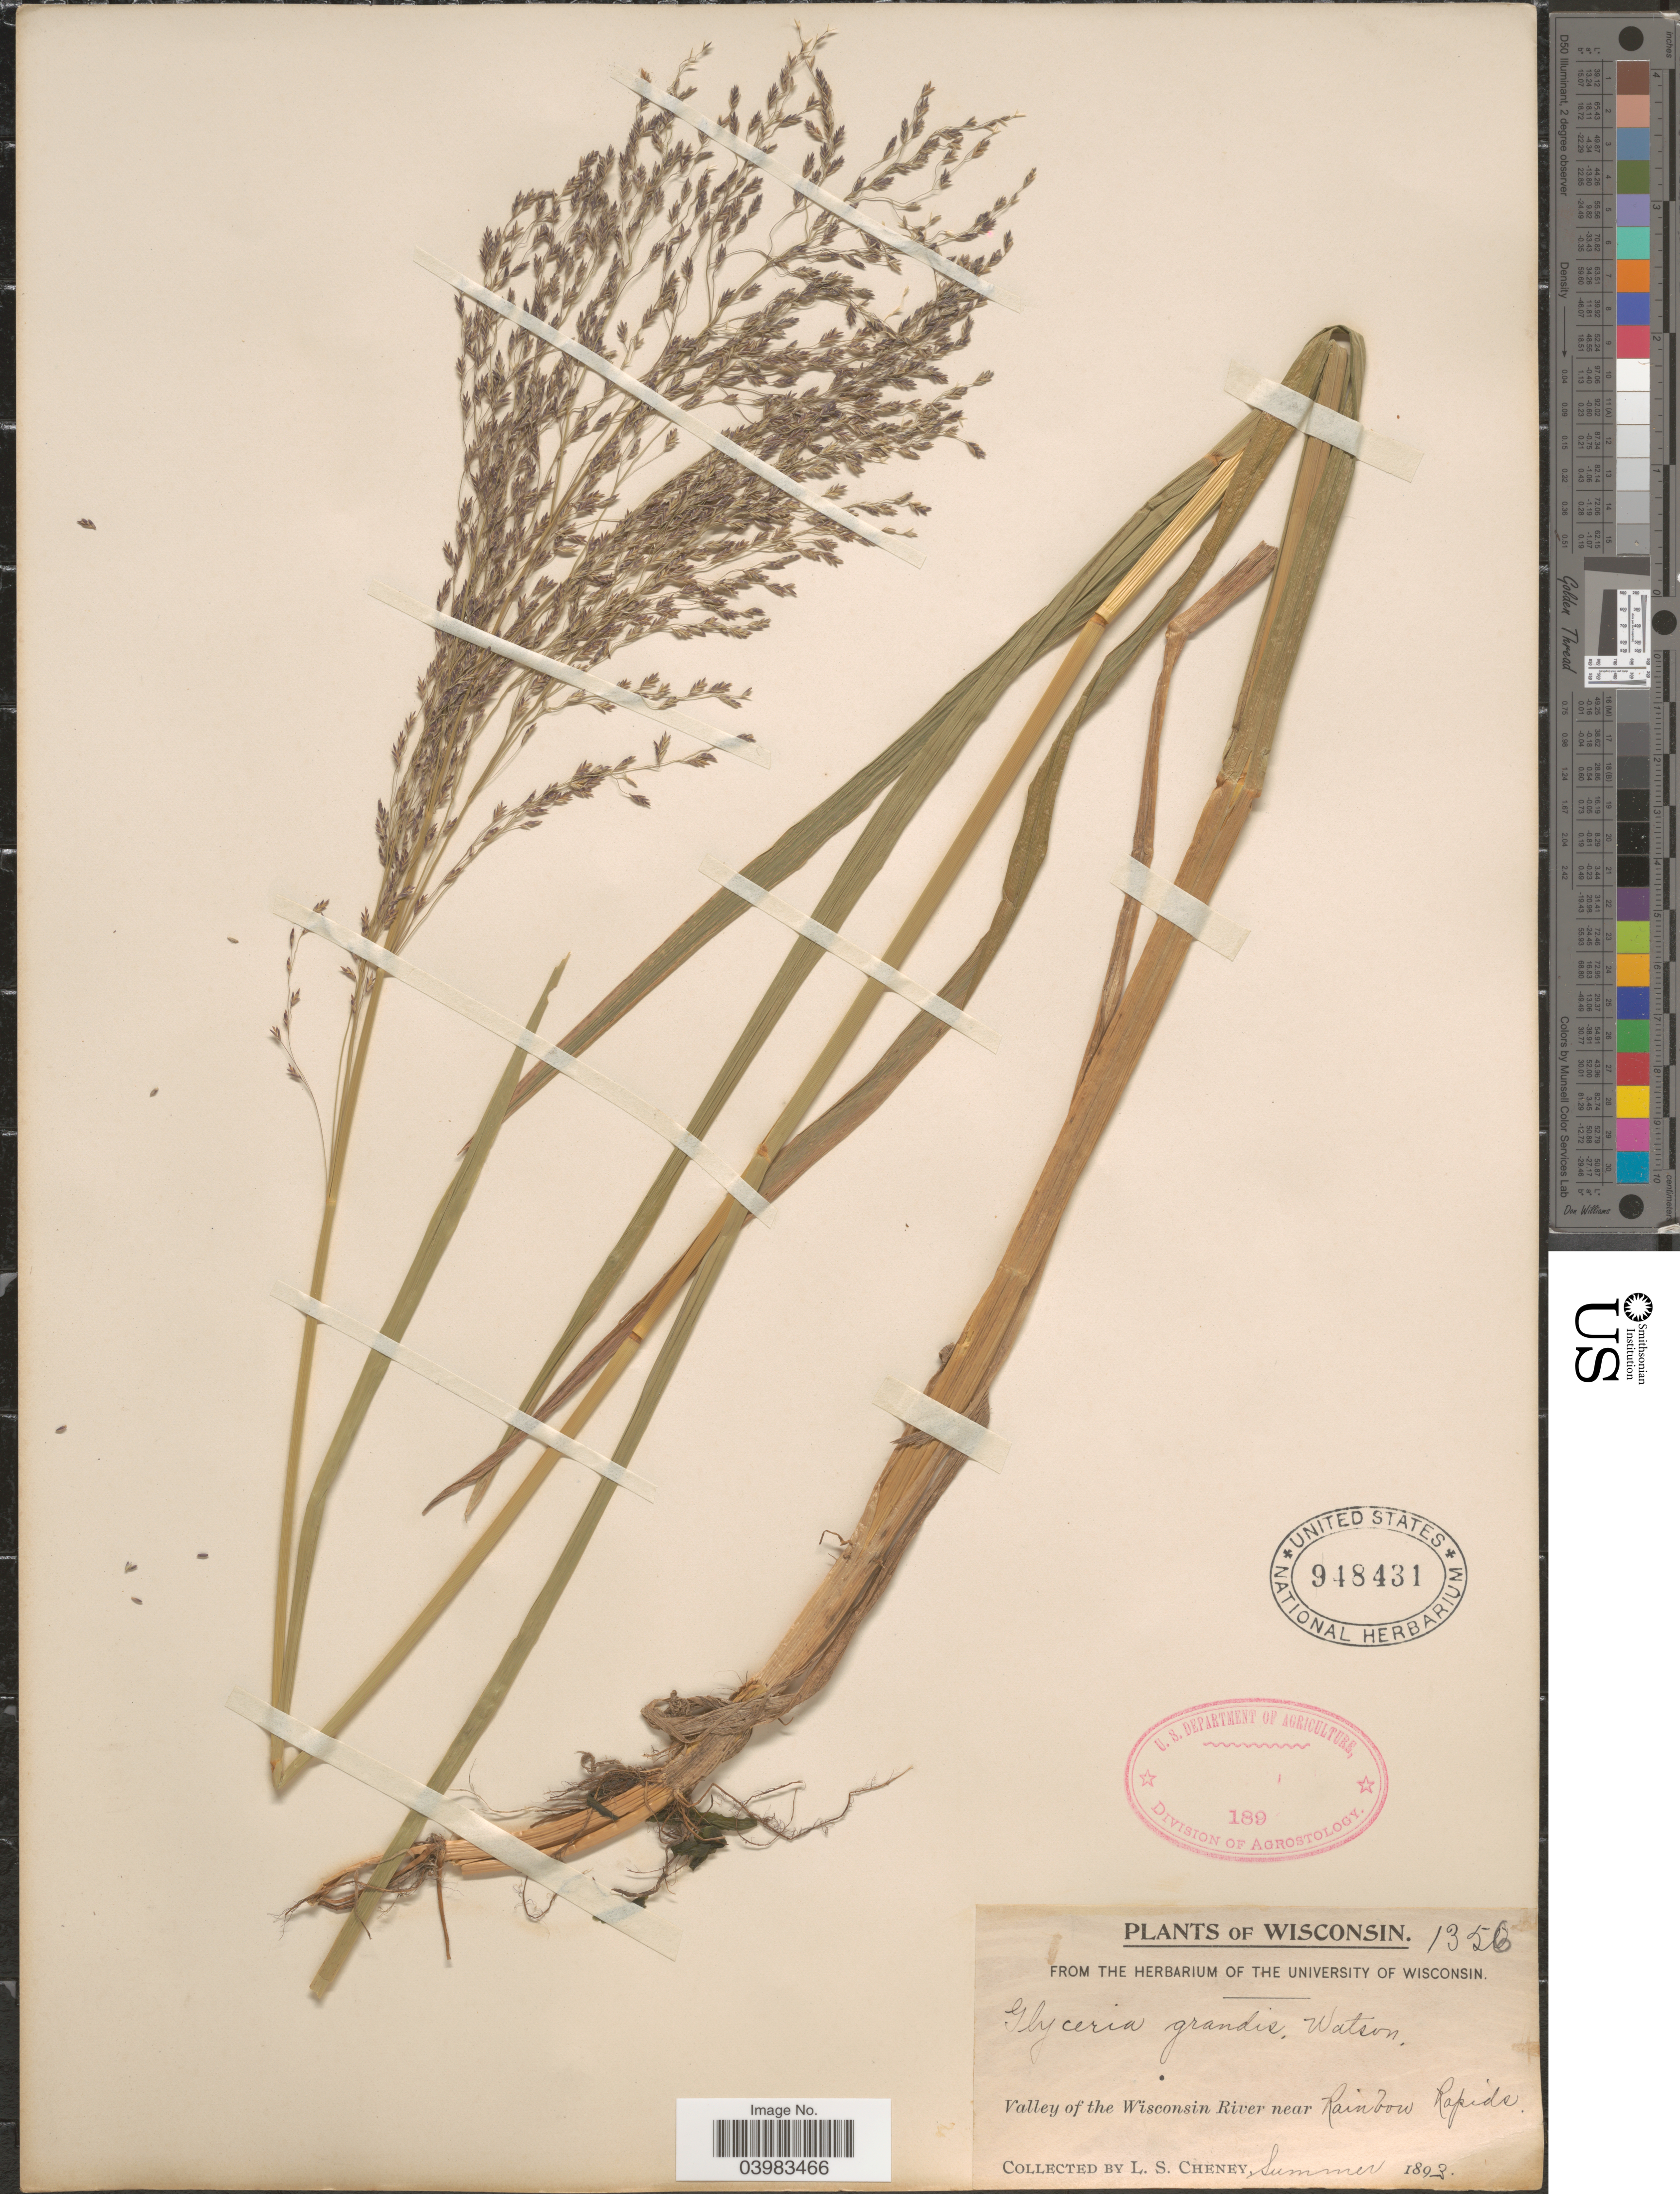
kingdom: Plantae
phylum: Tracheophyta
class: Liliopsida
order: Poales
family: Poaceae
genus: Glyceria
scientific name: Glyceria grandis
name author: S. Watson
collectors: L. Cheney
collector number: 1356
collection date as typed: Summer 1893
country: United States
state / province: Wisconsin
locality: Valley of the Wisconsin River near Rainbow Rapids.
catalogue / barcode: US 948431